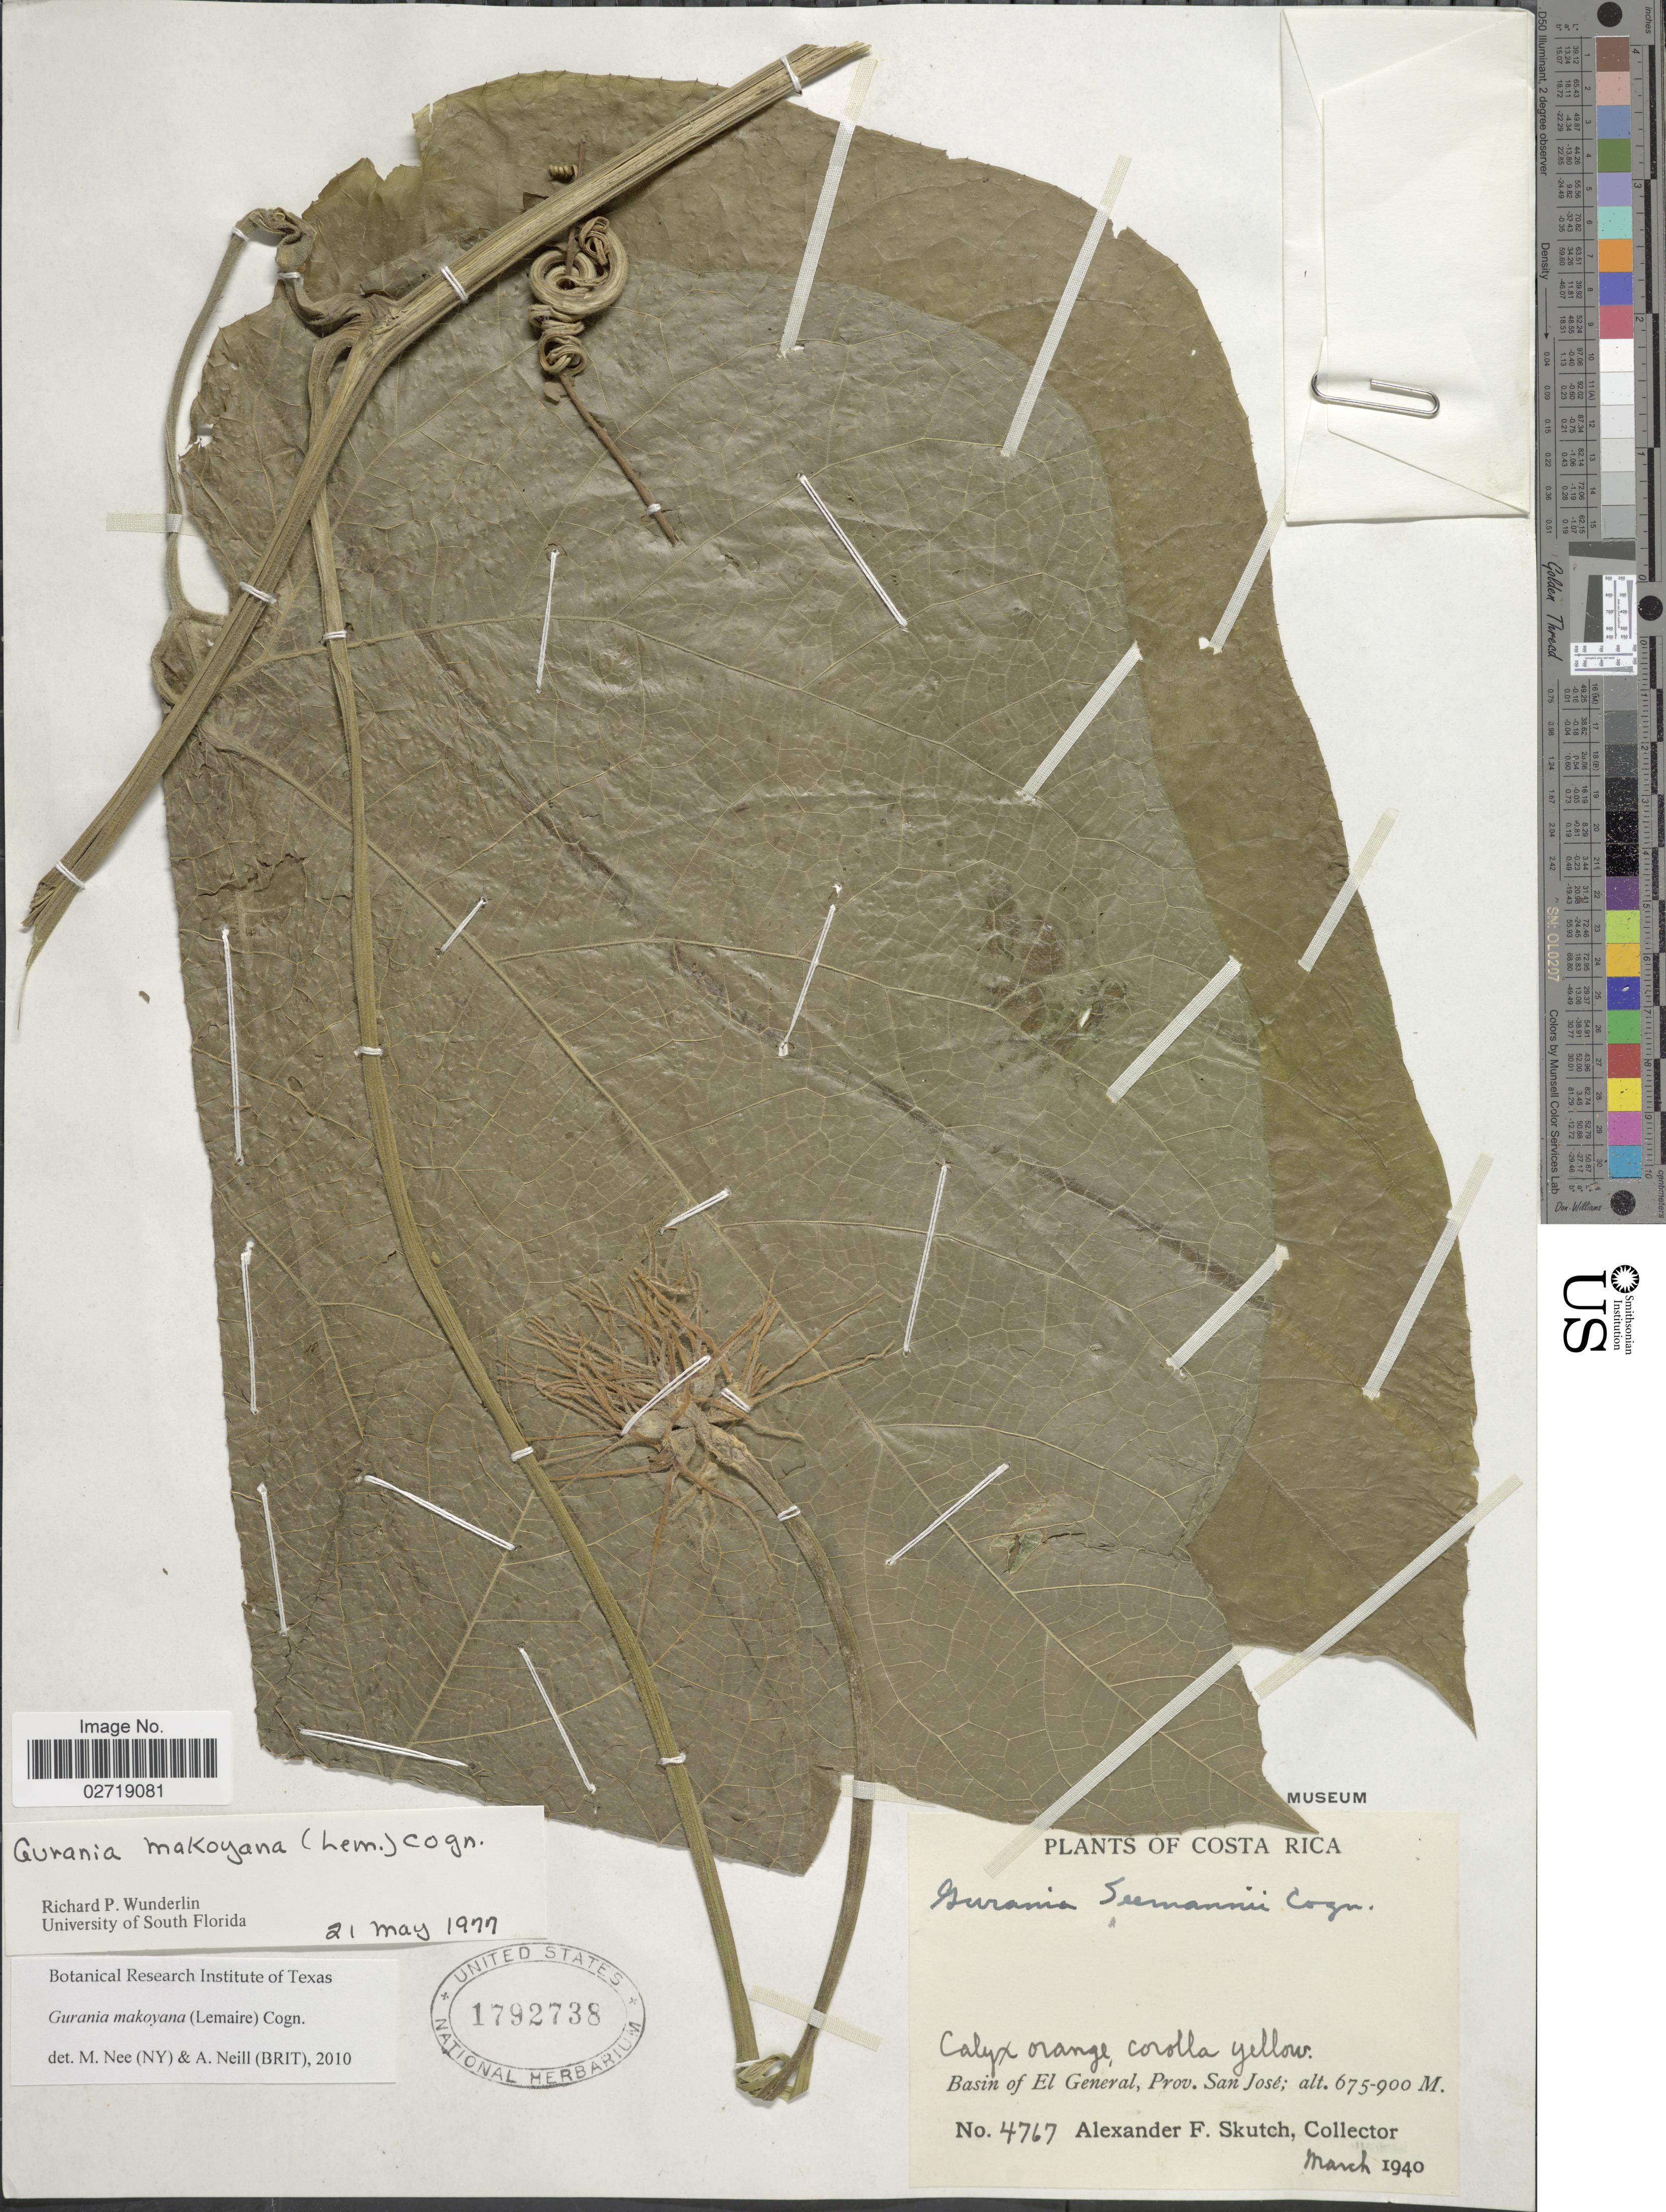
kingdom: Plantae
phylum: Tracheophyta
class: Magnoliopsida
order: Cucurbitales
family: Cucurbitaceae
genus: Gurania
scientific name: Gurania makoyana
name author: (Lem.) Cogn.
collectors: A. F. Skutch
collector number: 4767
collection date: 1940-03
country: Costa Rica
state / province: San José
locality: Basin of El General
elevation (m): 675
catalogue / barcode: US 1792738